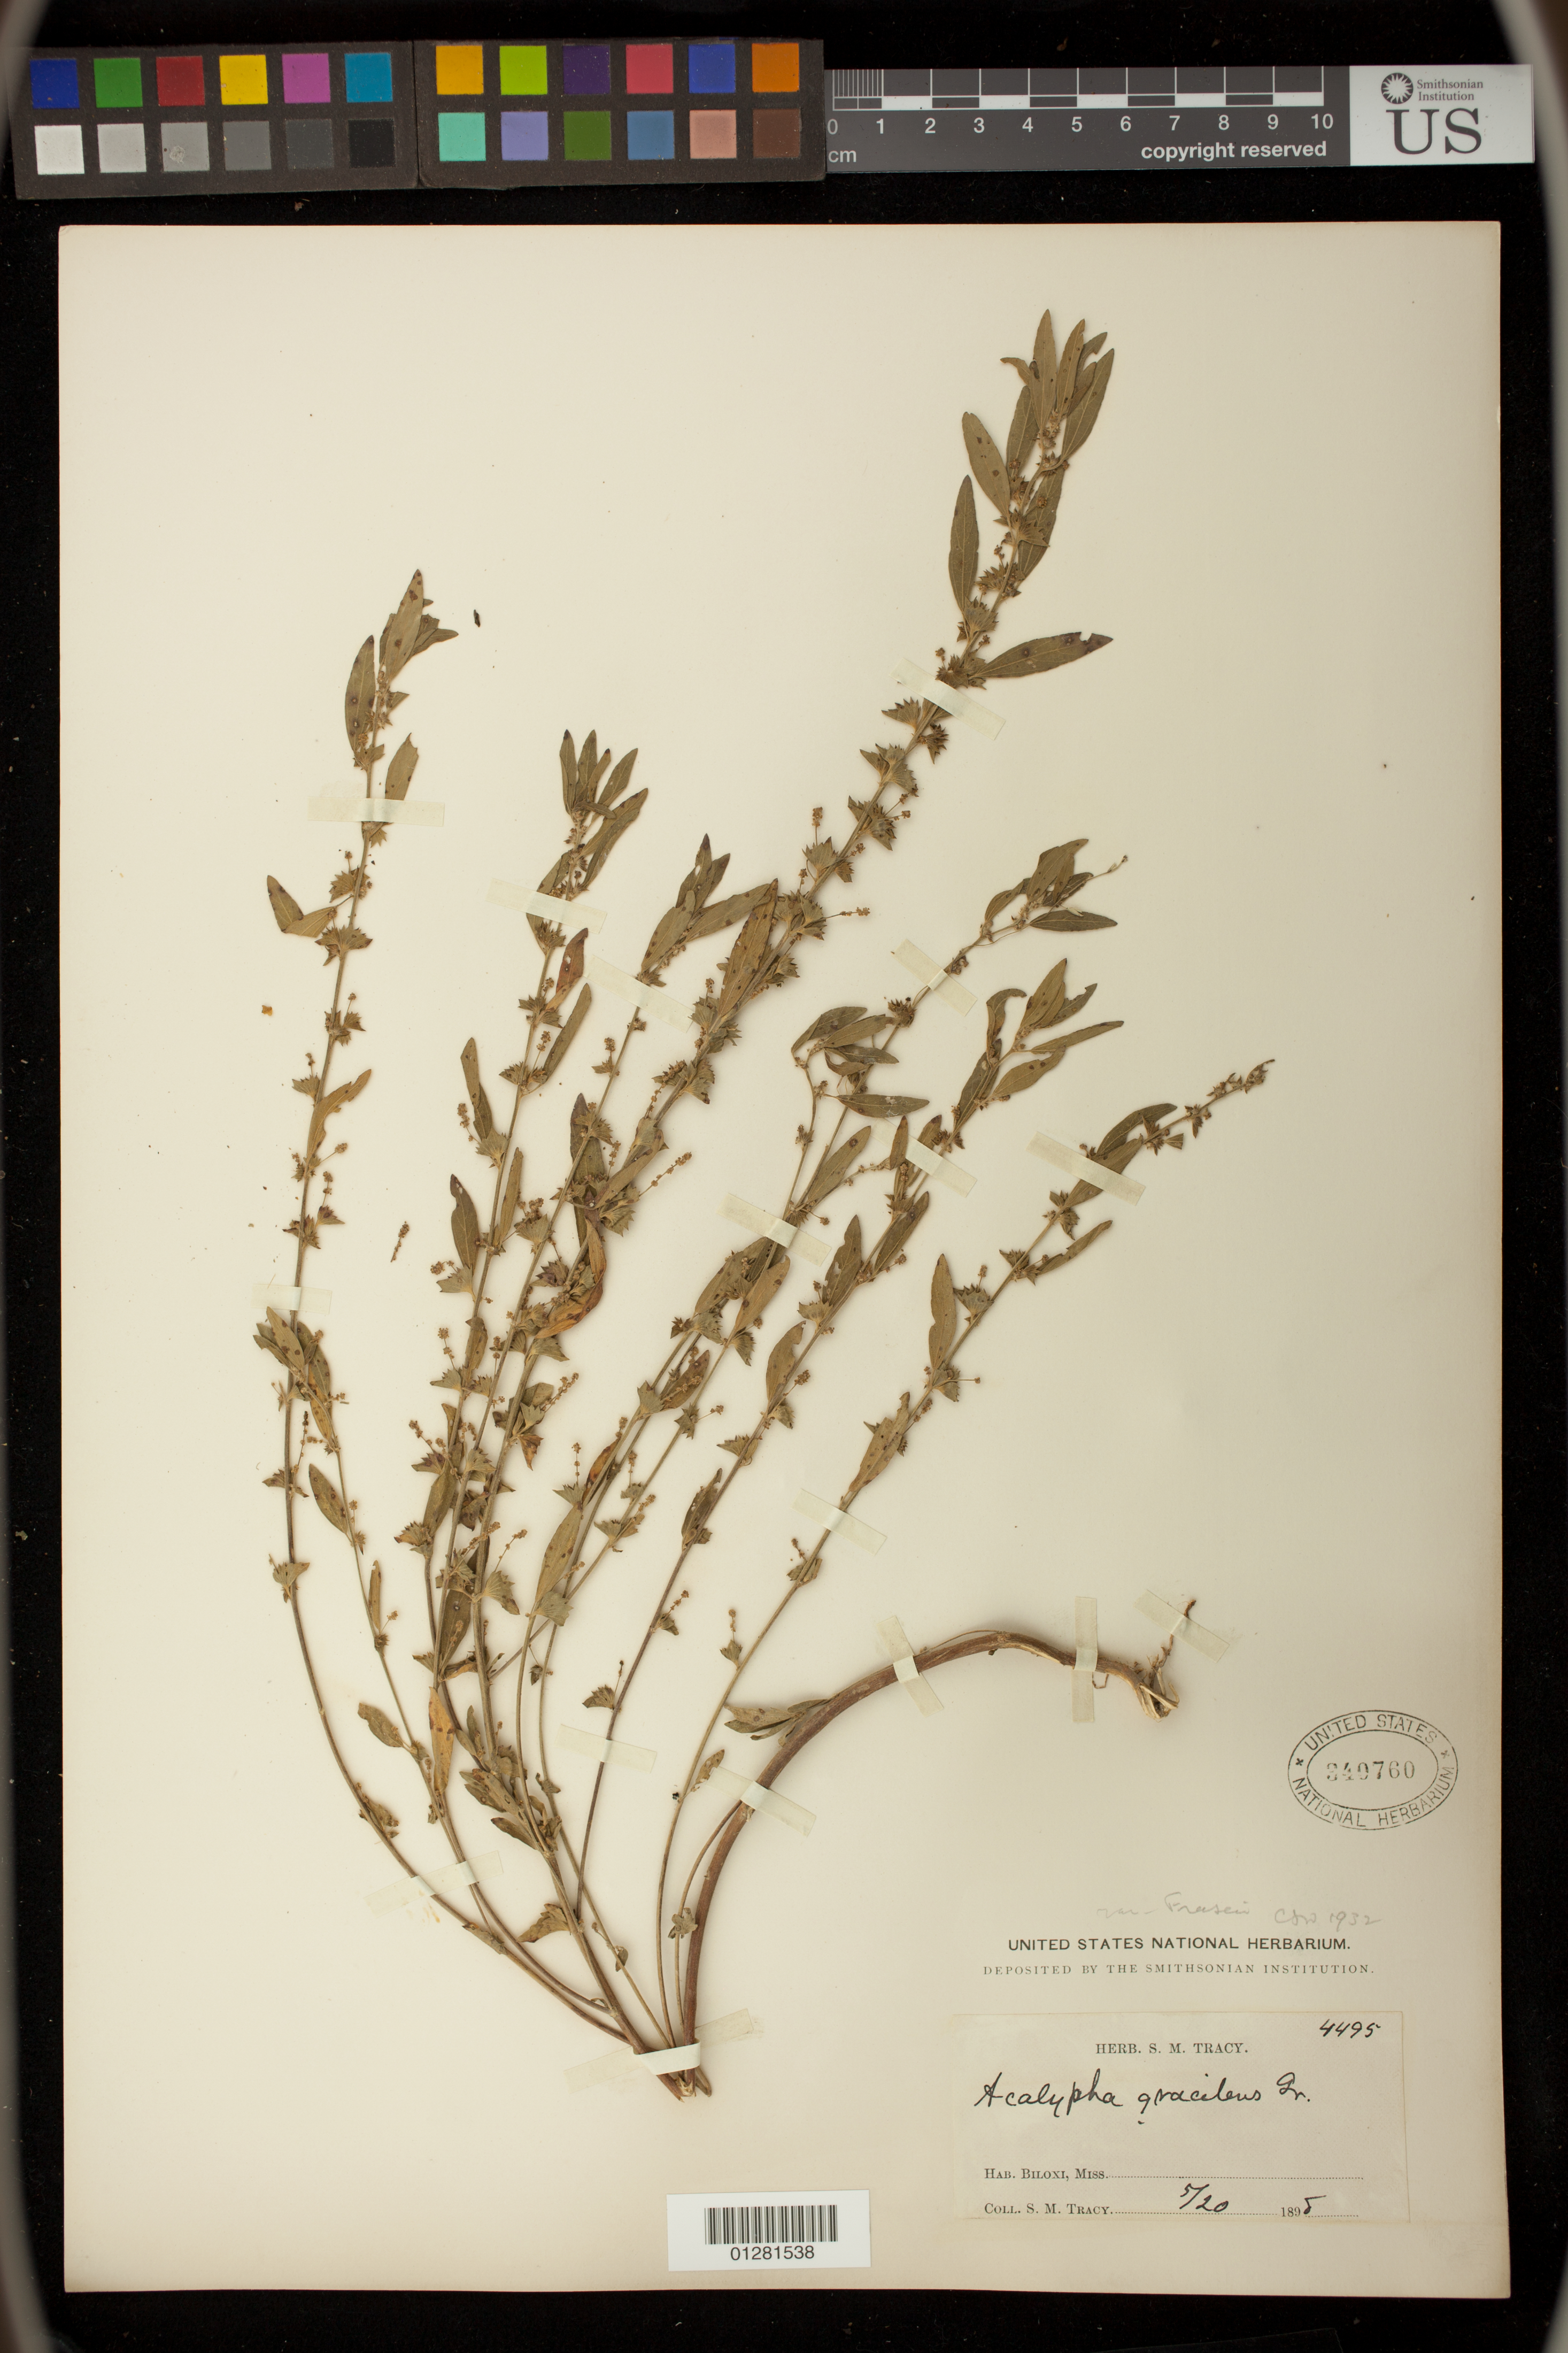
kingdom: Plantae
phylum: Tracheophyta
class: Magnoliopsida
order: Malpighiales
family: Euphorbiaceae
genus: Acalypha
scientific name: Acalypha gracilens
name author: A. Gray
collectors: S. M. Tracy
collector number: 4495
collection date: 1895-05-20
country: United States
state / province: Mississippi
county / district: Harrison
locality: Biloxi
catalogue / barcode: US 340760